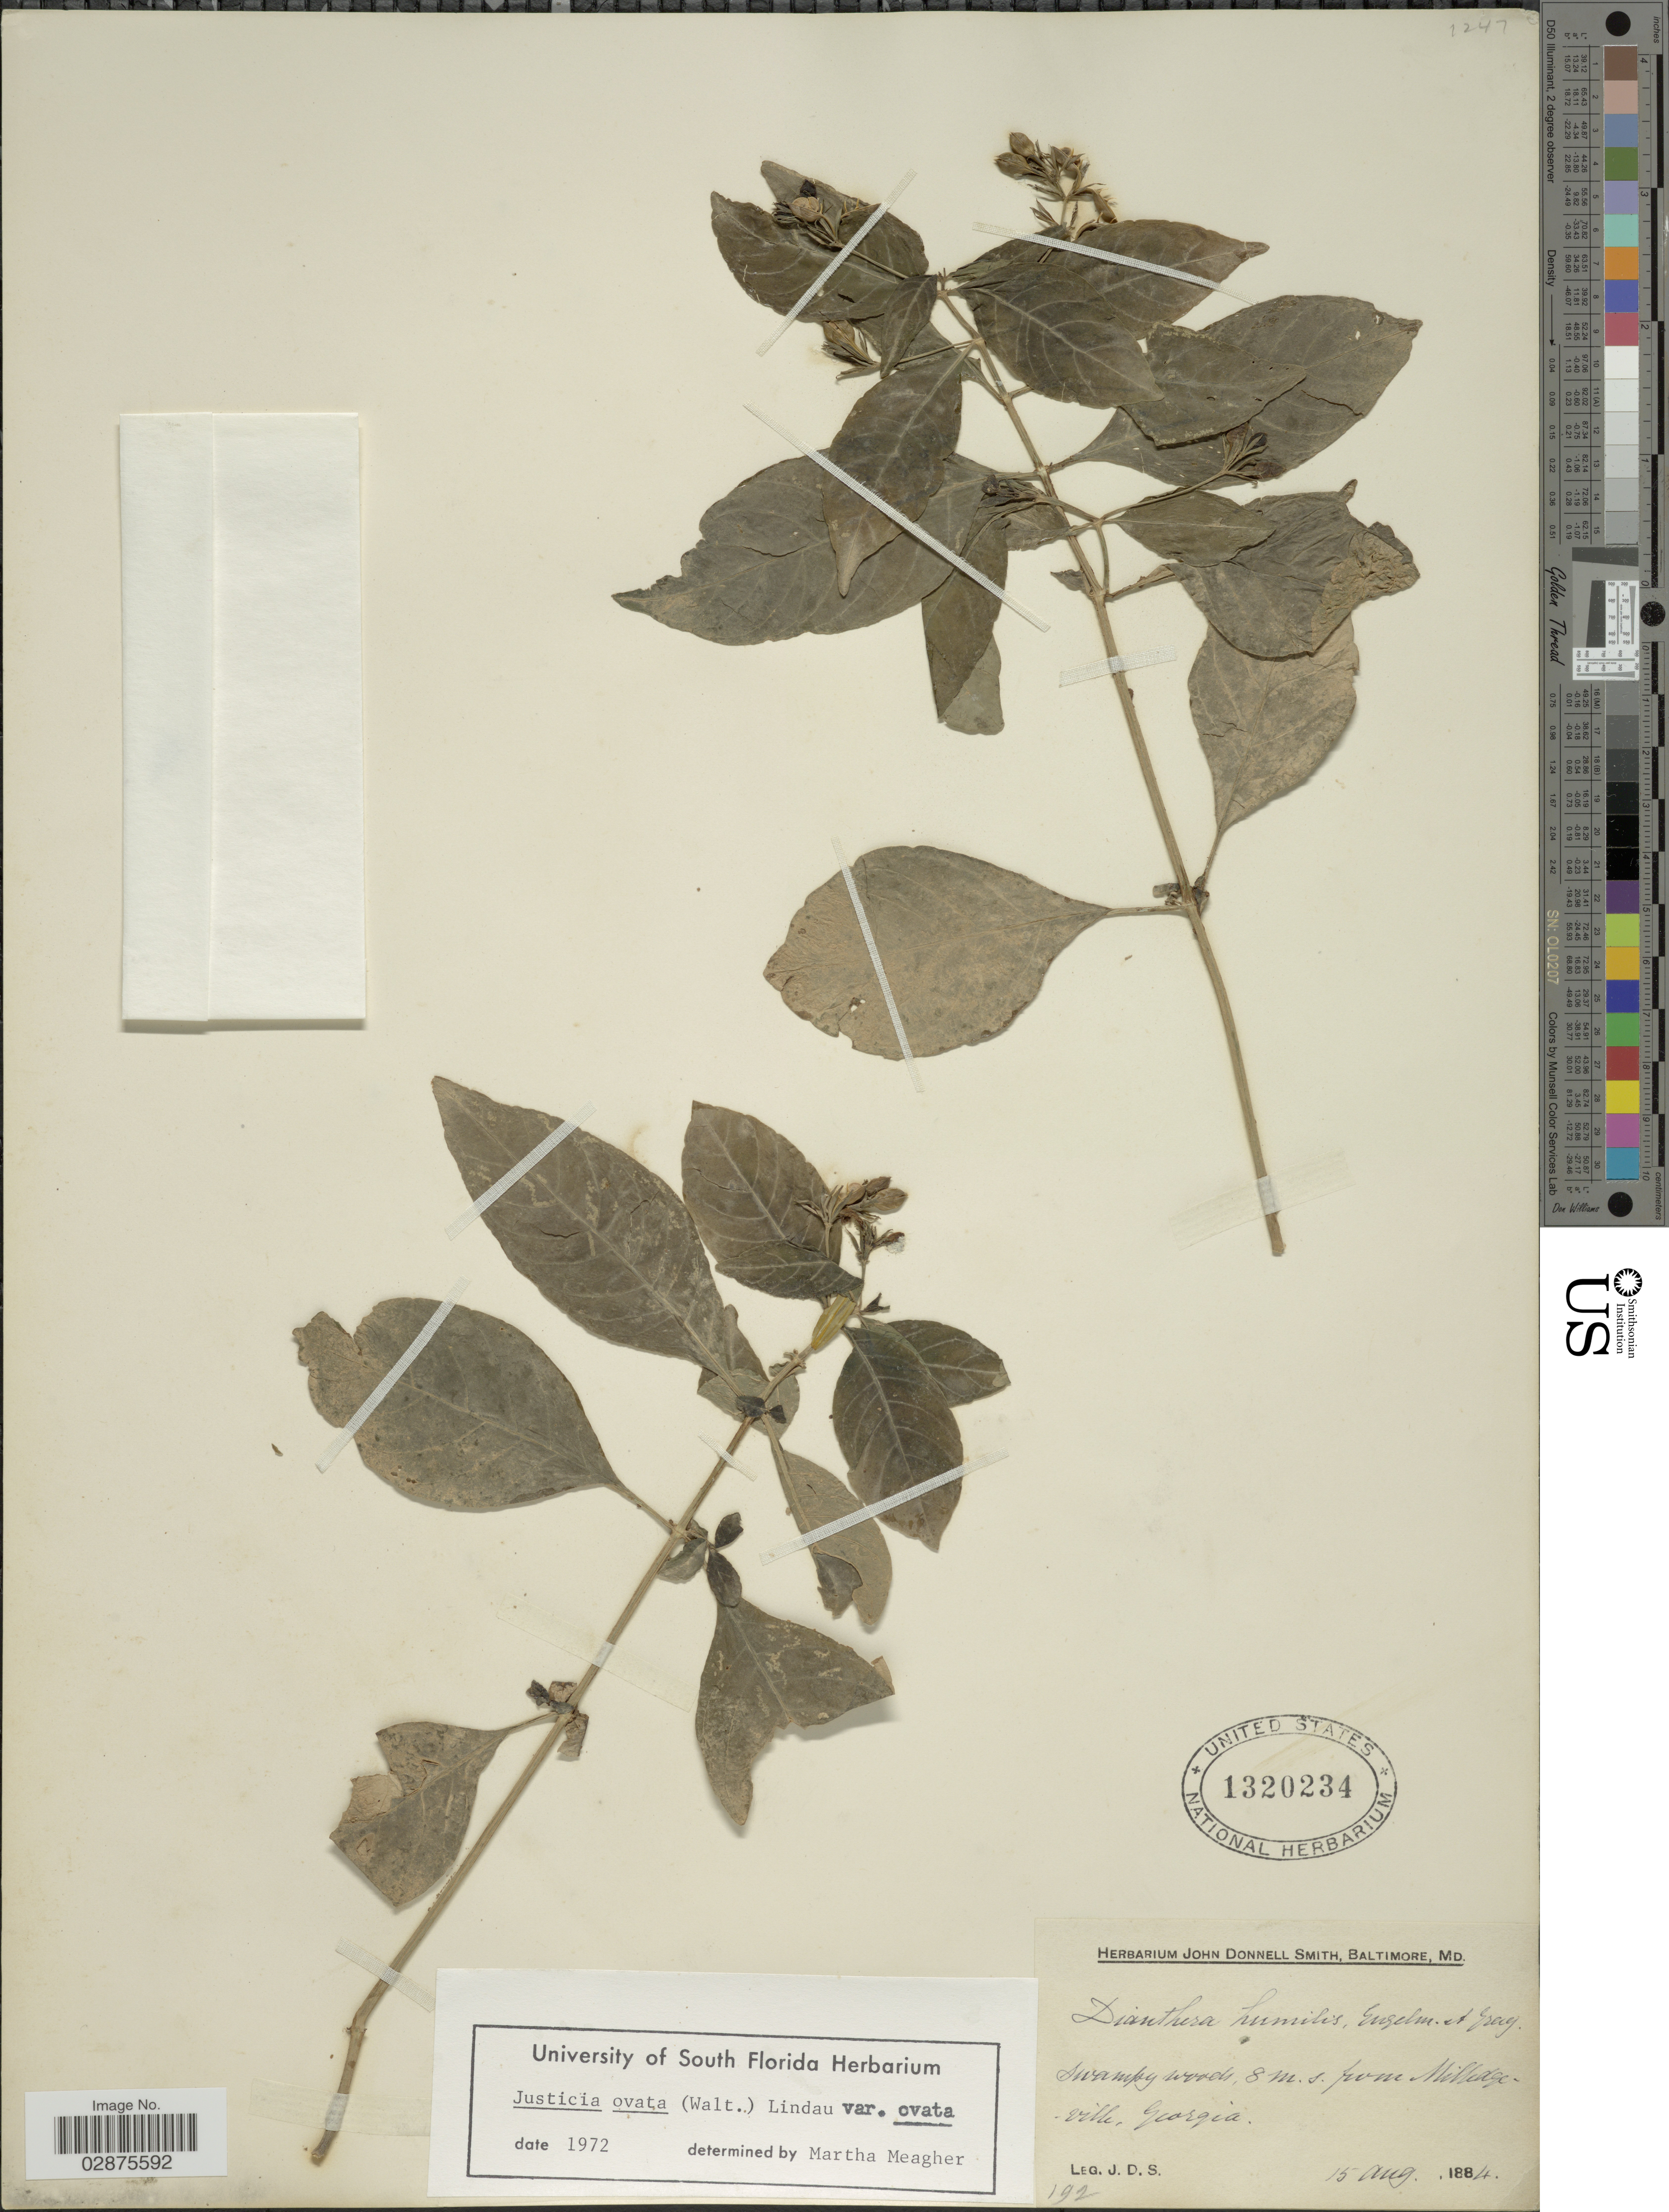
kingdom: Plantae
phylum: Tracheophyta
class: Magnoliopsida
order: Lamiales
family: Acanthaceae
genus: Justicia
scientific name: Justicia ovata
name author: E. Mey.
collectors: J. Donnell Smith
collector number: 192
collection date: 1884-08-15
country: United States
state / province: Georgia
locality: Swampy woods, 8 m.s. from Milledge-ville, Georgia.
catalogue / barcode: US 1320234